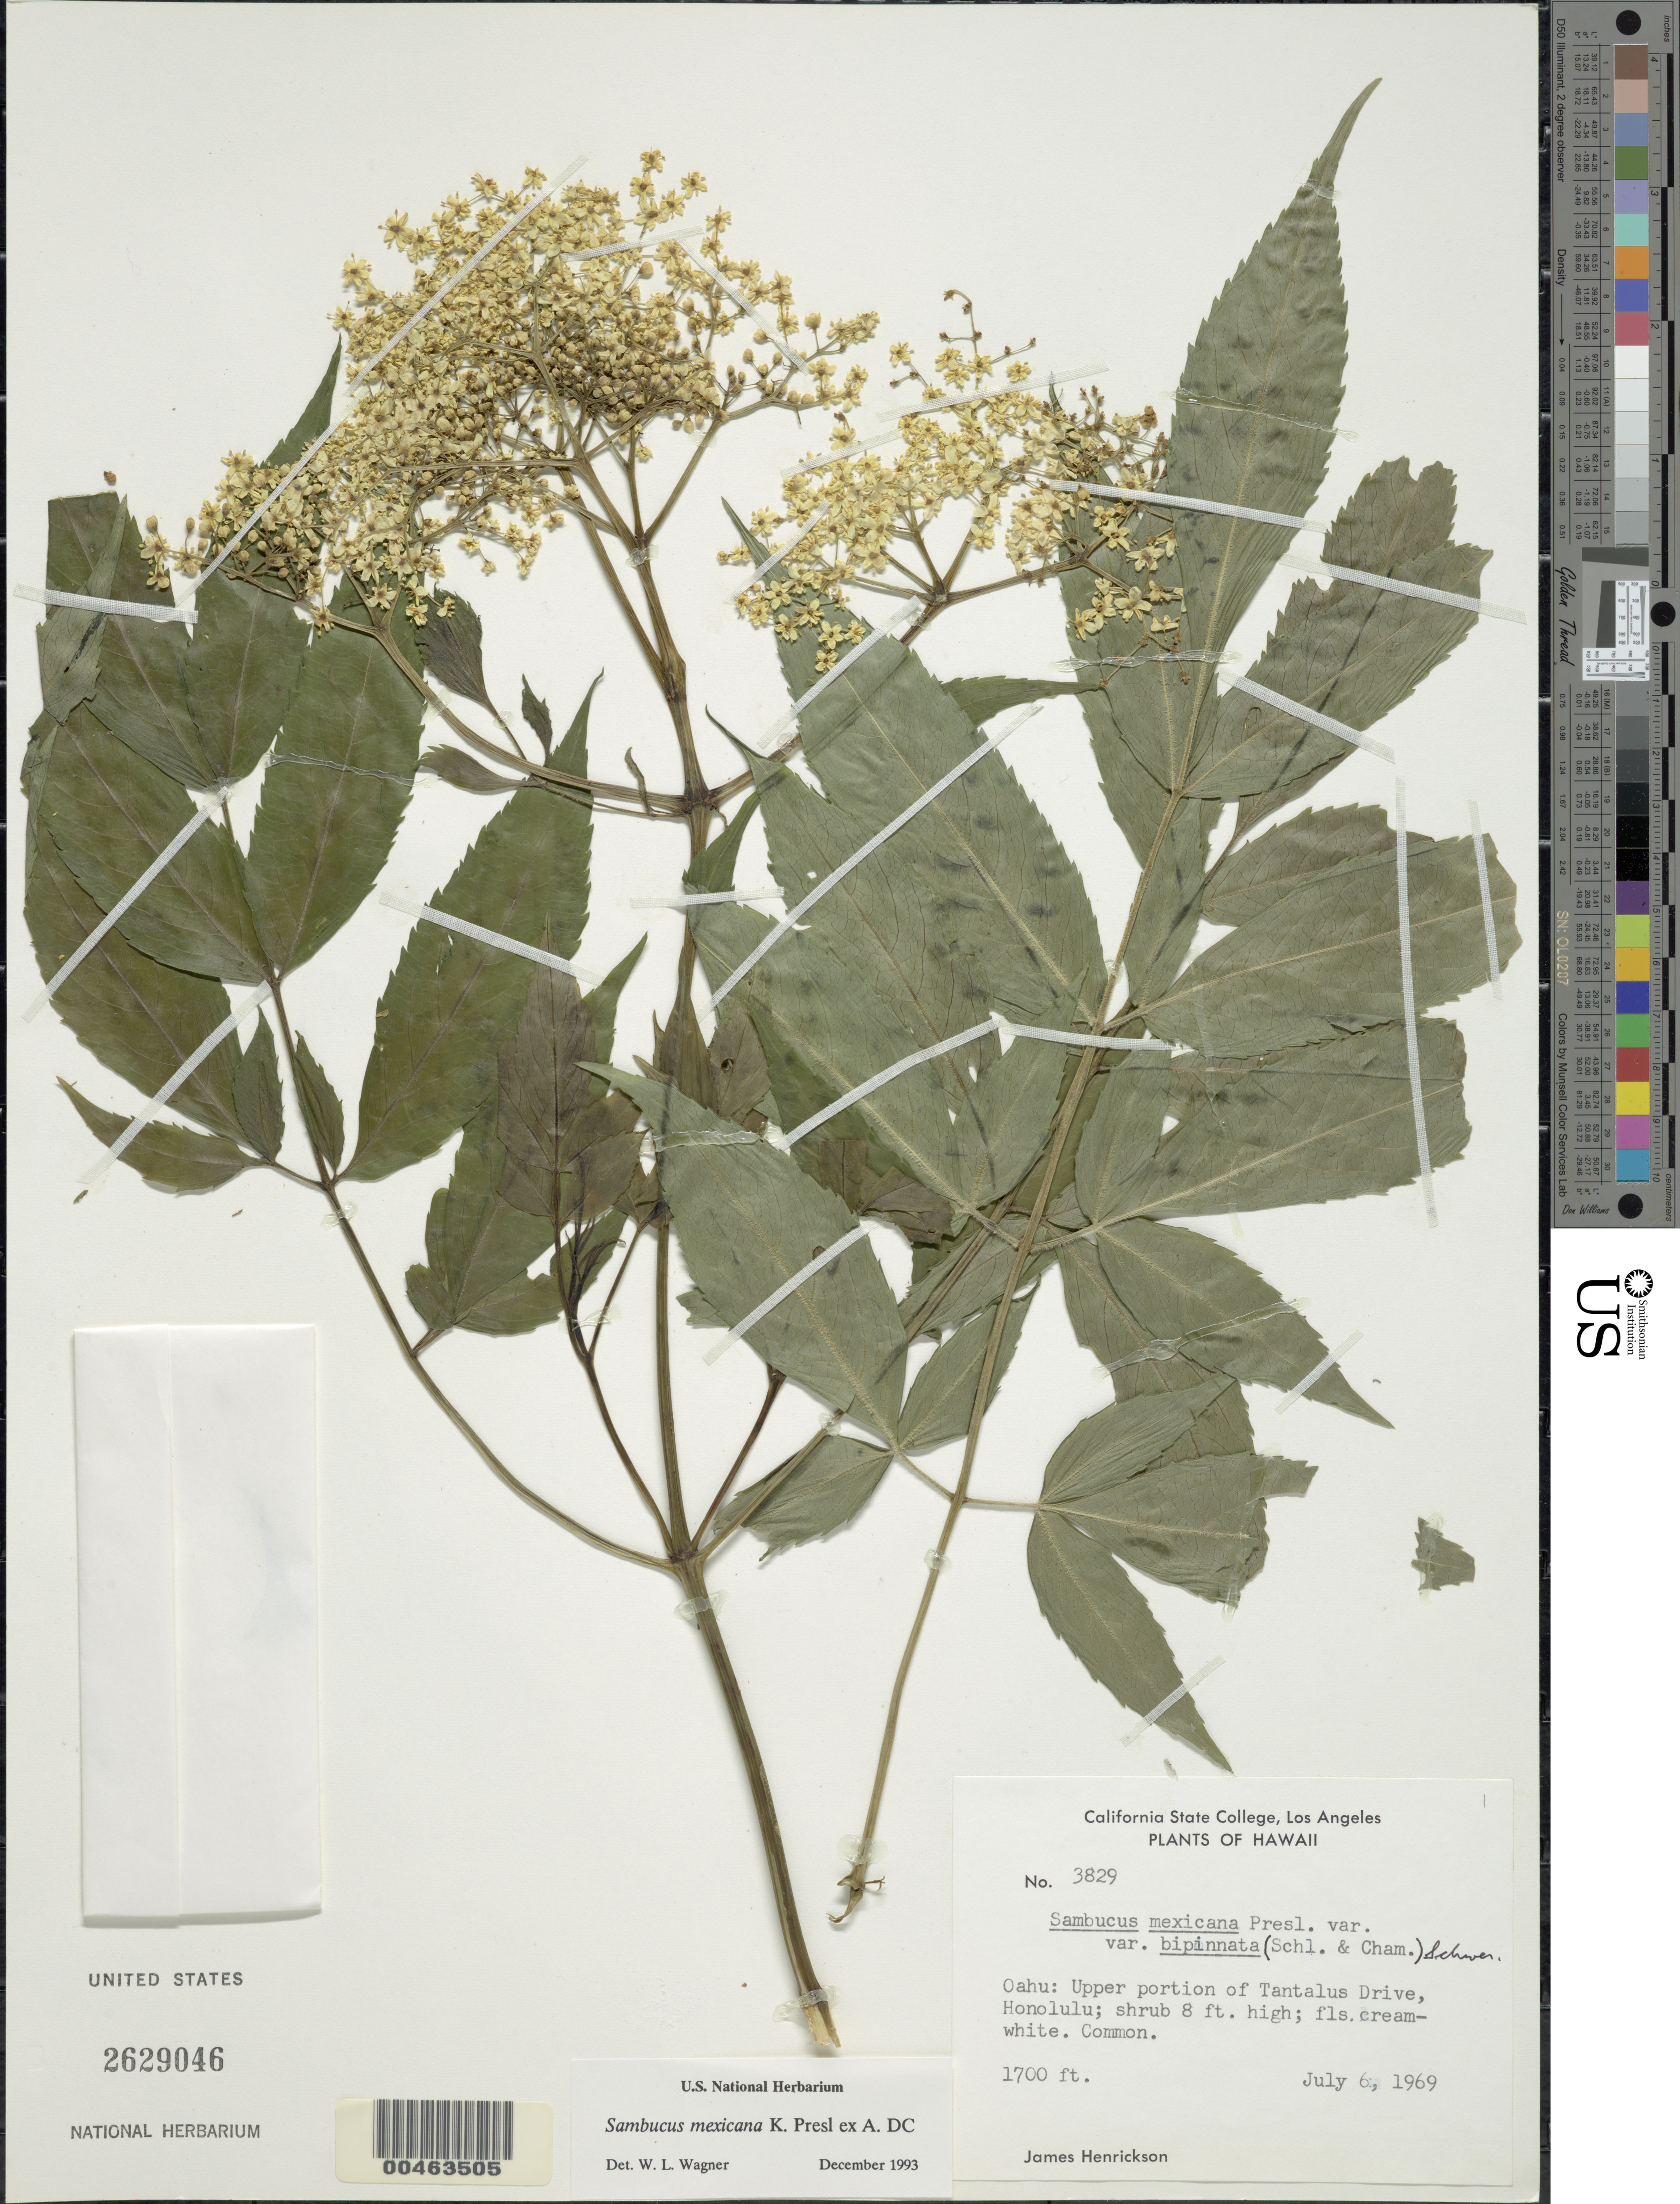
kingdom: Plantae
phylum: Tracheophyta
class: Magnoliopsida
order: Dipsacales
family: Viburnaceae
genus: Sambucus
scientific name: Sambucus canadensis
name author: L.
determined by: Whittemore, A. T.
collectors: J. S. Henrickson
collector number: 3829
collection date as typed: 6 Jul 1969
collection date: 1969-07-06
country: United States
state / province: Hawaii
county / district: Honolulu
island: Oahu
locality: Upper portion of Tantalus Drive, Honolulu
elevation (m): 518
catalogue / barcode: US 2629046